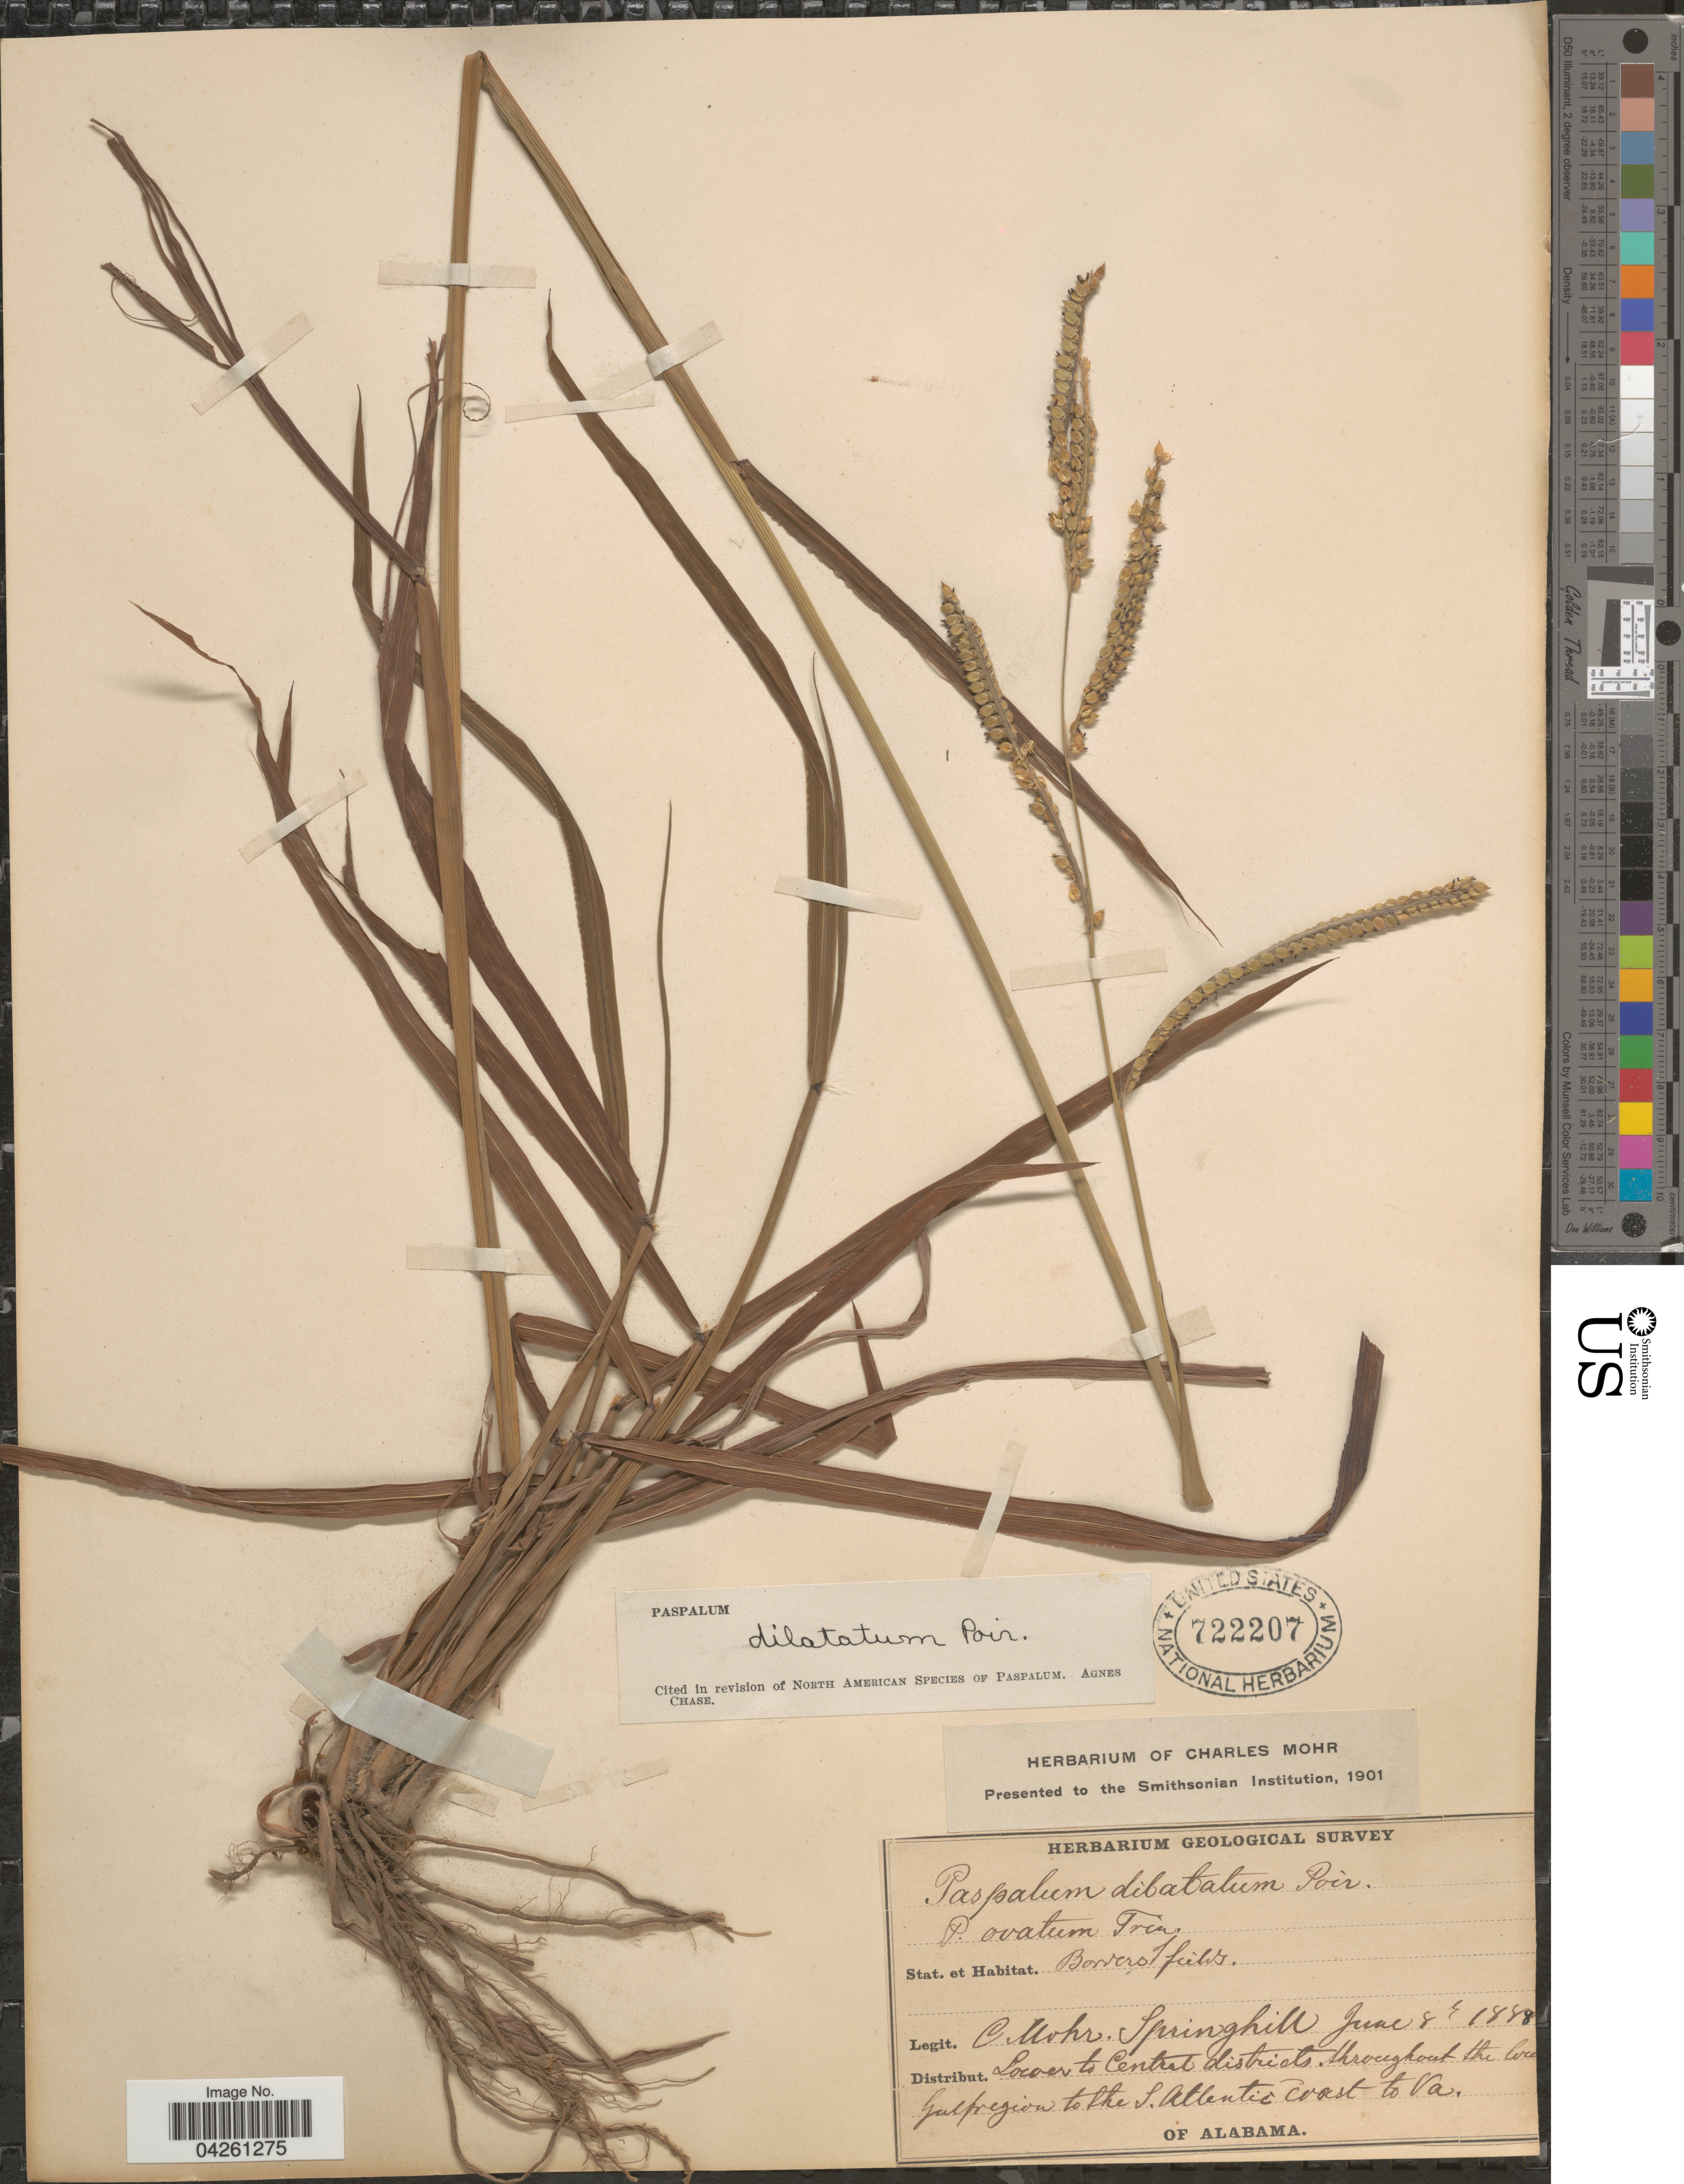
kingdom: Plantae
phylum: Tracheophyta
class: Liliopsida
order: Poales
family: Poaceae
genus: Paspalum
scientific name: Paspalum dilatatum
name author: Poir.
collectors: Mohr, C. T. (herbarium)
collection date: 1888-06-08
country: United States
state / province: Alabama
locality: Geological Survey of Alabama. Stat. et Habitat. Borders of fields. Springhill. Lower to Central districts throughout the low Gulf region to the S. Atlantic Coast to Va.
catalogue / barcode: US 722207